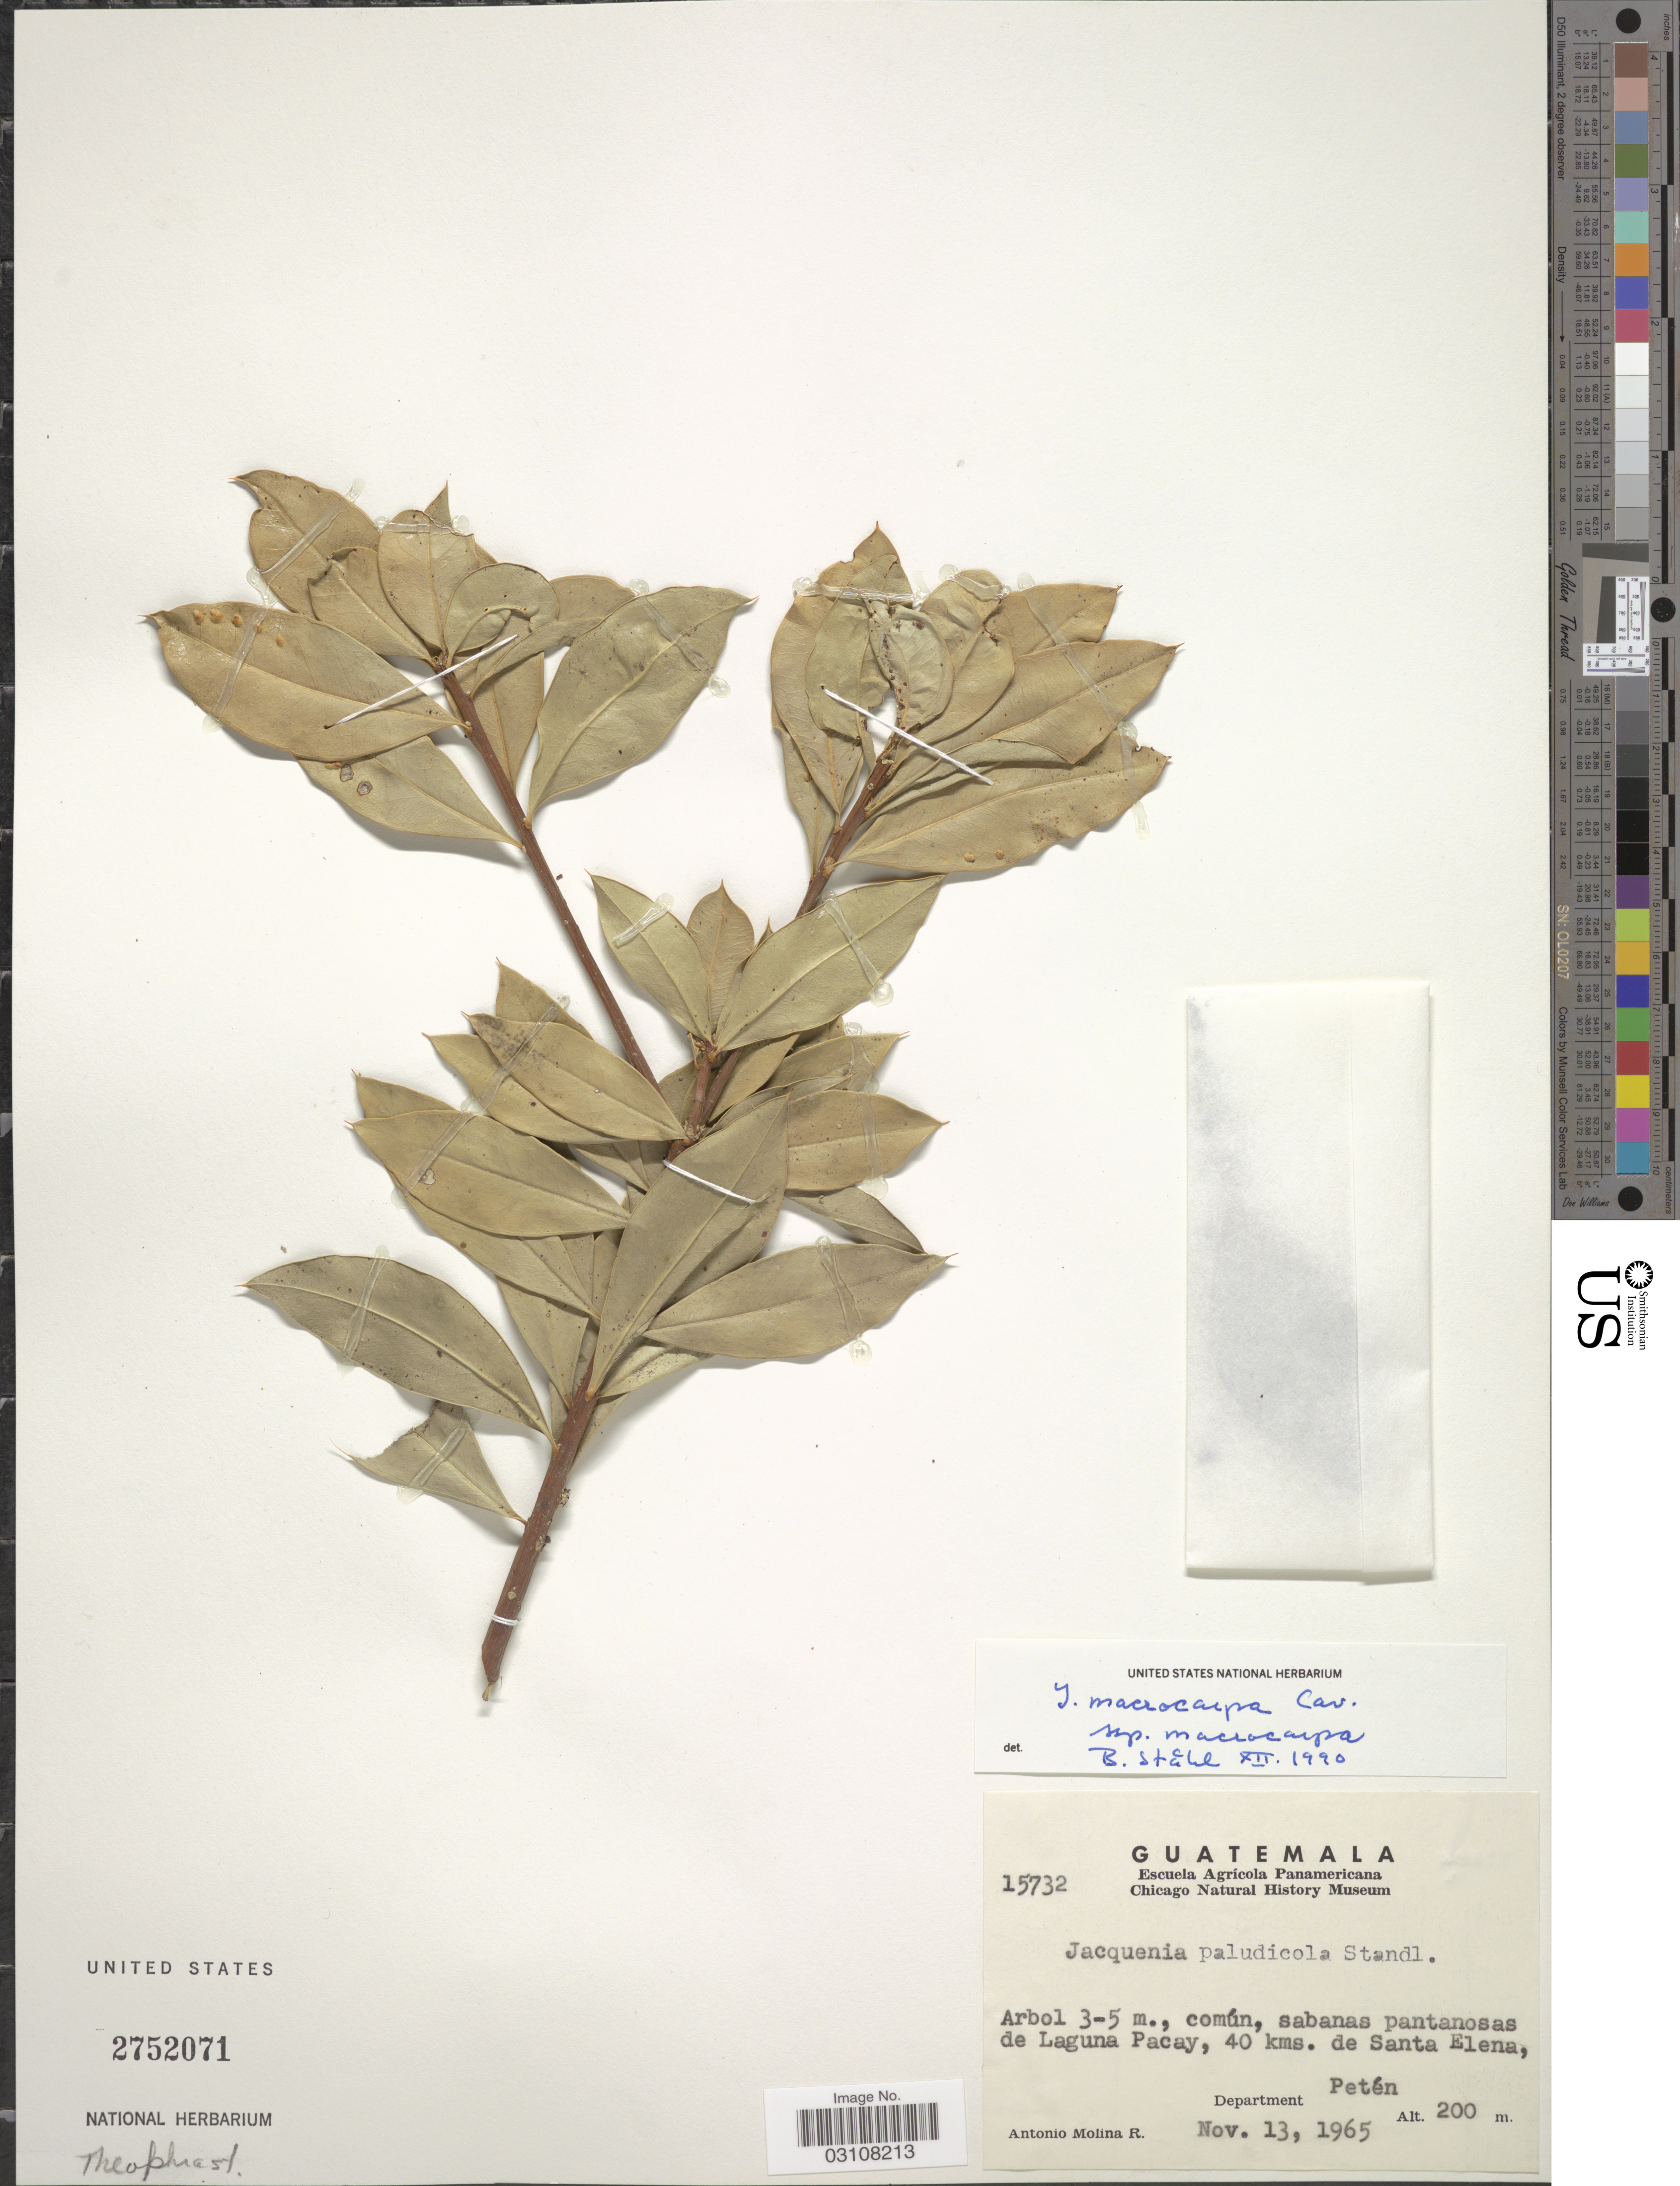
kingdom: Plantae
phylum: Tracheophyta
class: Magnoliopsida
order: Ericales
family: Primulaceae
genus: Jacquinia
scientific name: Jacquinia macrocarpa subsp. macrocarpa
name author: Cav.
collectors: A. Molina R.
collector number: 15732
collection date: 1965-11-13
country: Guatemala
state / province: El Petén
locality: Sabanas pantanosas de Laguna Pacay, 40 kms. de Santa Elena, Department Petén.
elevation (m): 200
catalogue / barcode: US 2752071